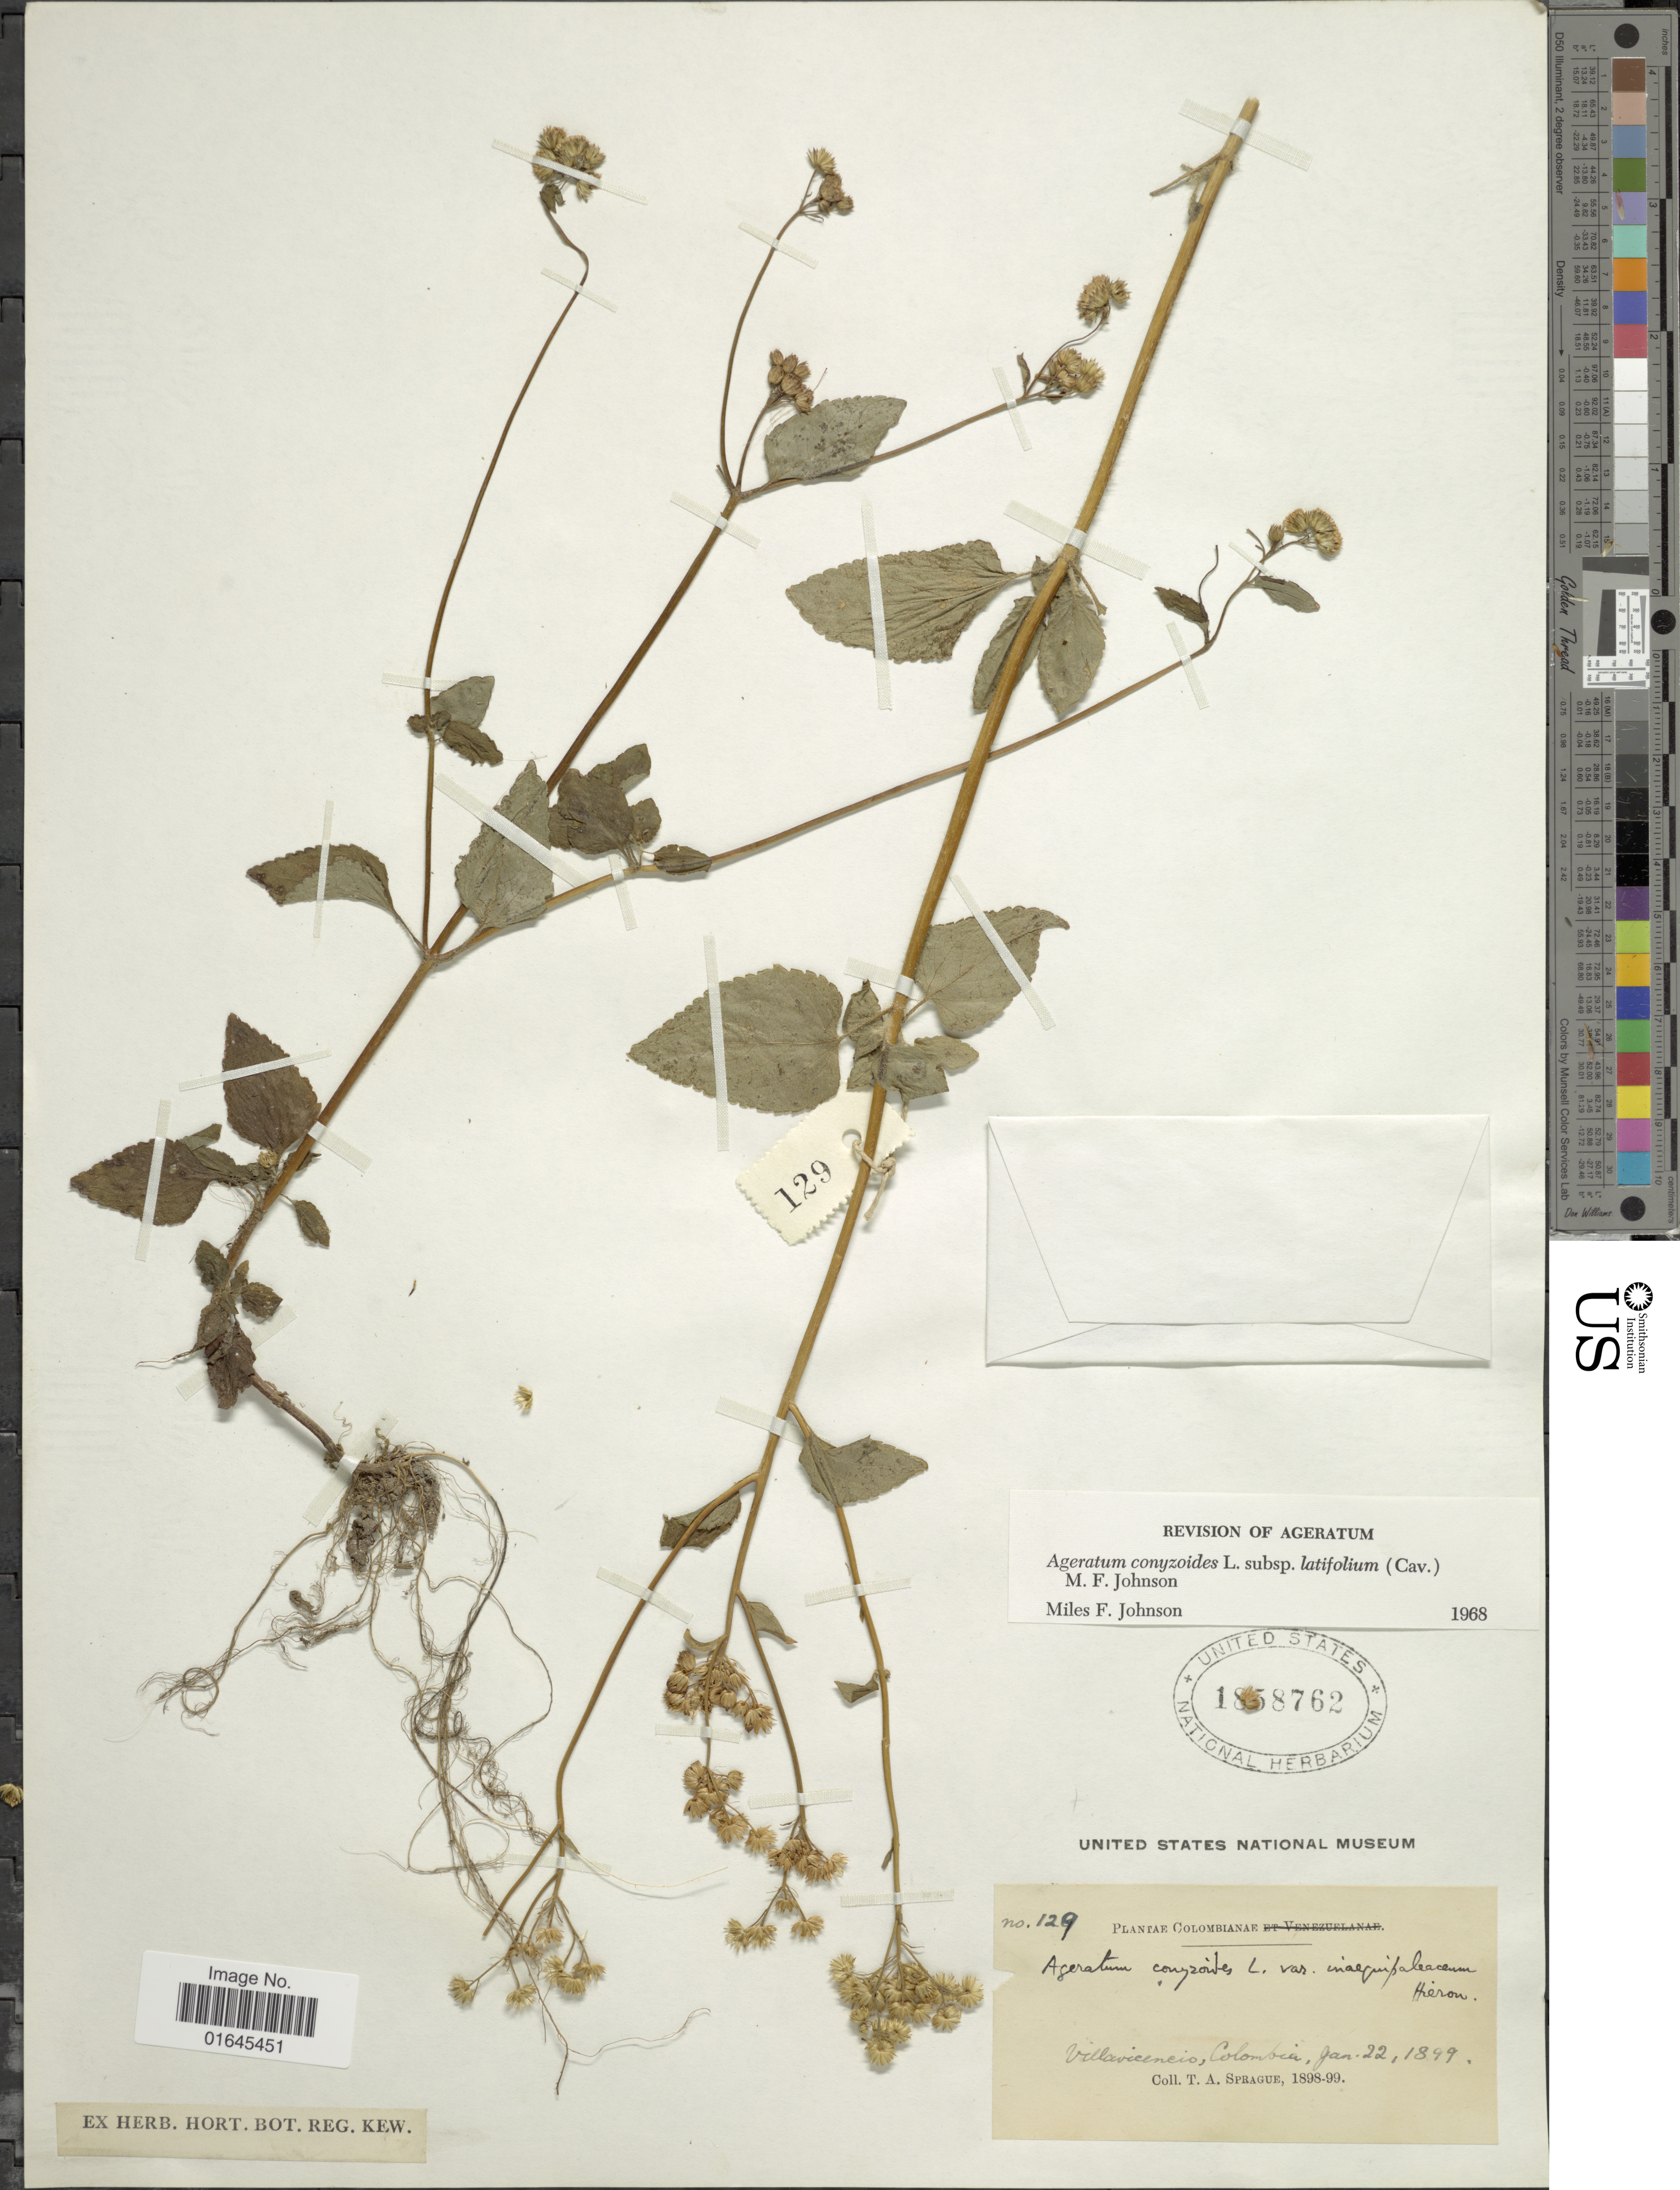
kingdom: Plantae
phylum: Tracheophyta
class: Magnoliopsida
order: Asterales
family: Asteraceae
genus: Ageratum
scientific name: Ageratum conyzoides subsp. latifolium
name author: (Cav.) M.F. Johnson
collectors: T. A. Sprague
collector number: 129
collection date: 1899-01-22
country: Colombia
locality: Villavicencio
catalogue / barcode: US 1858762